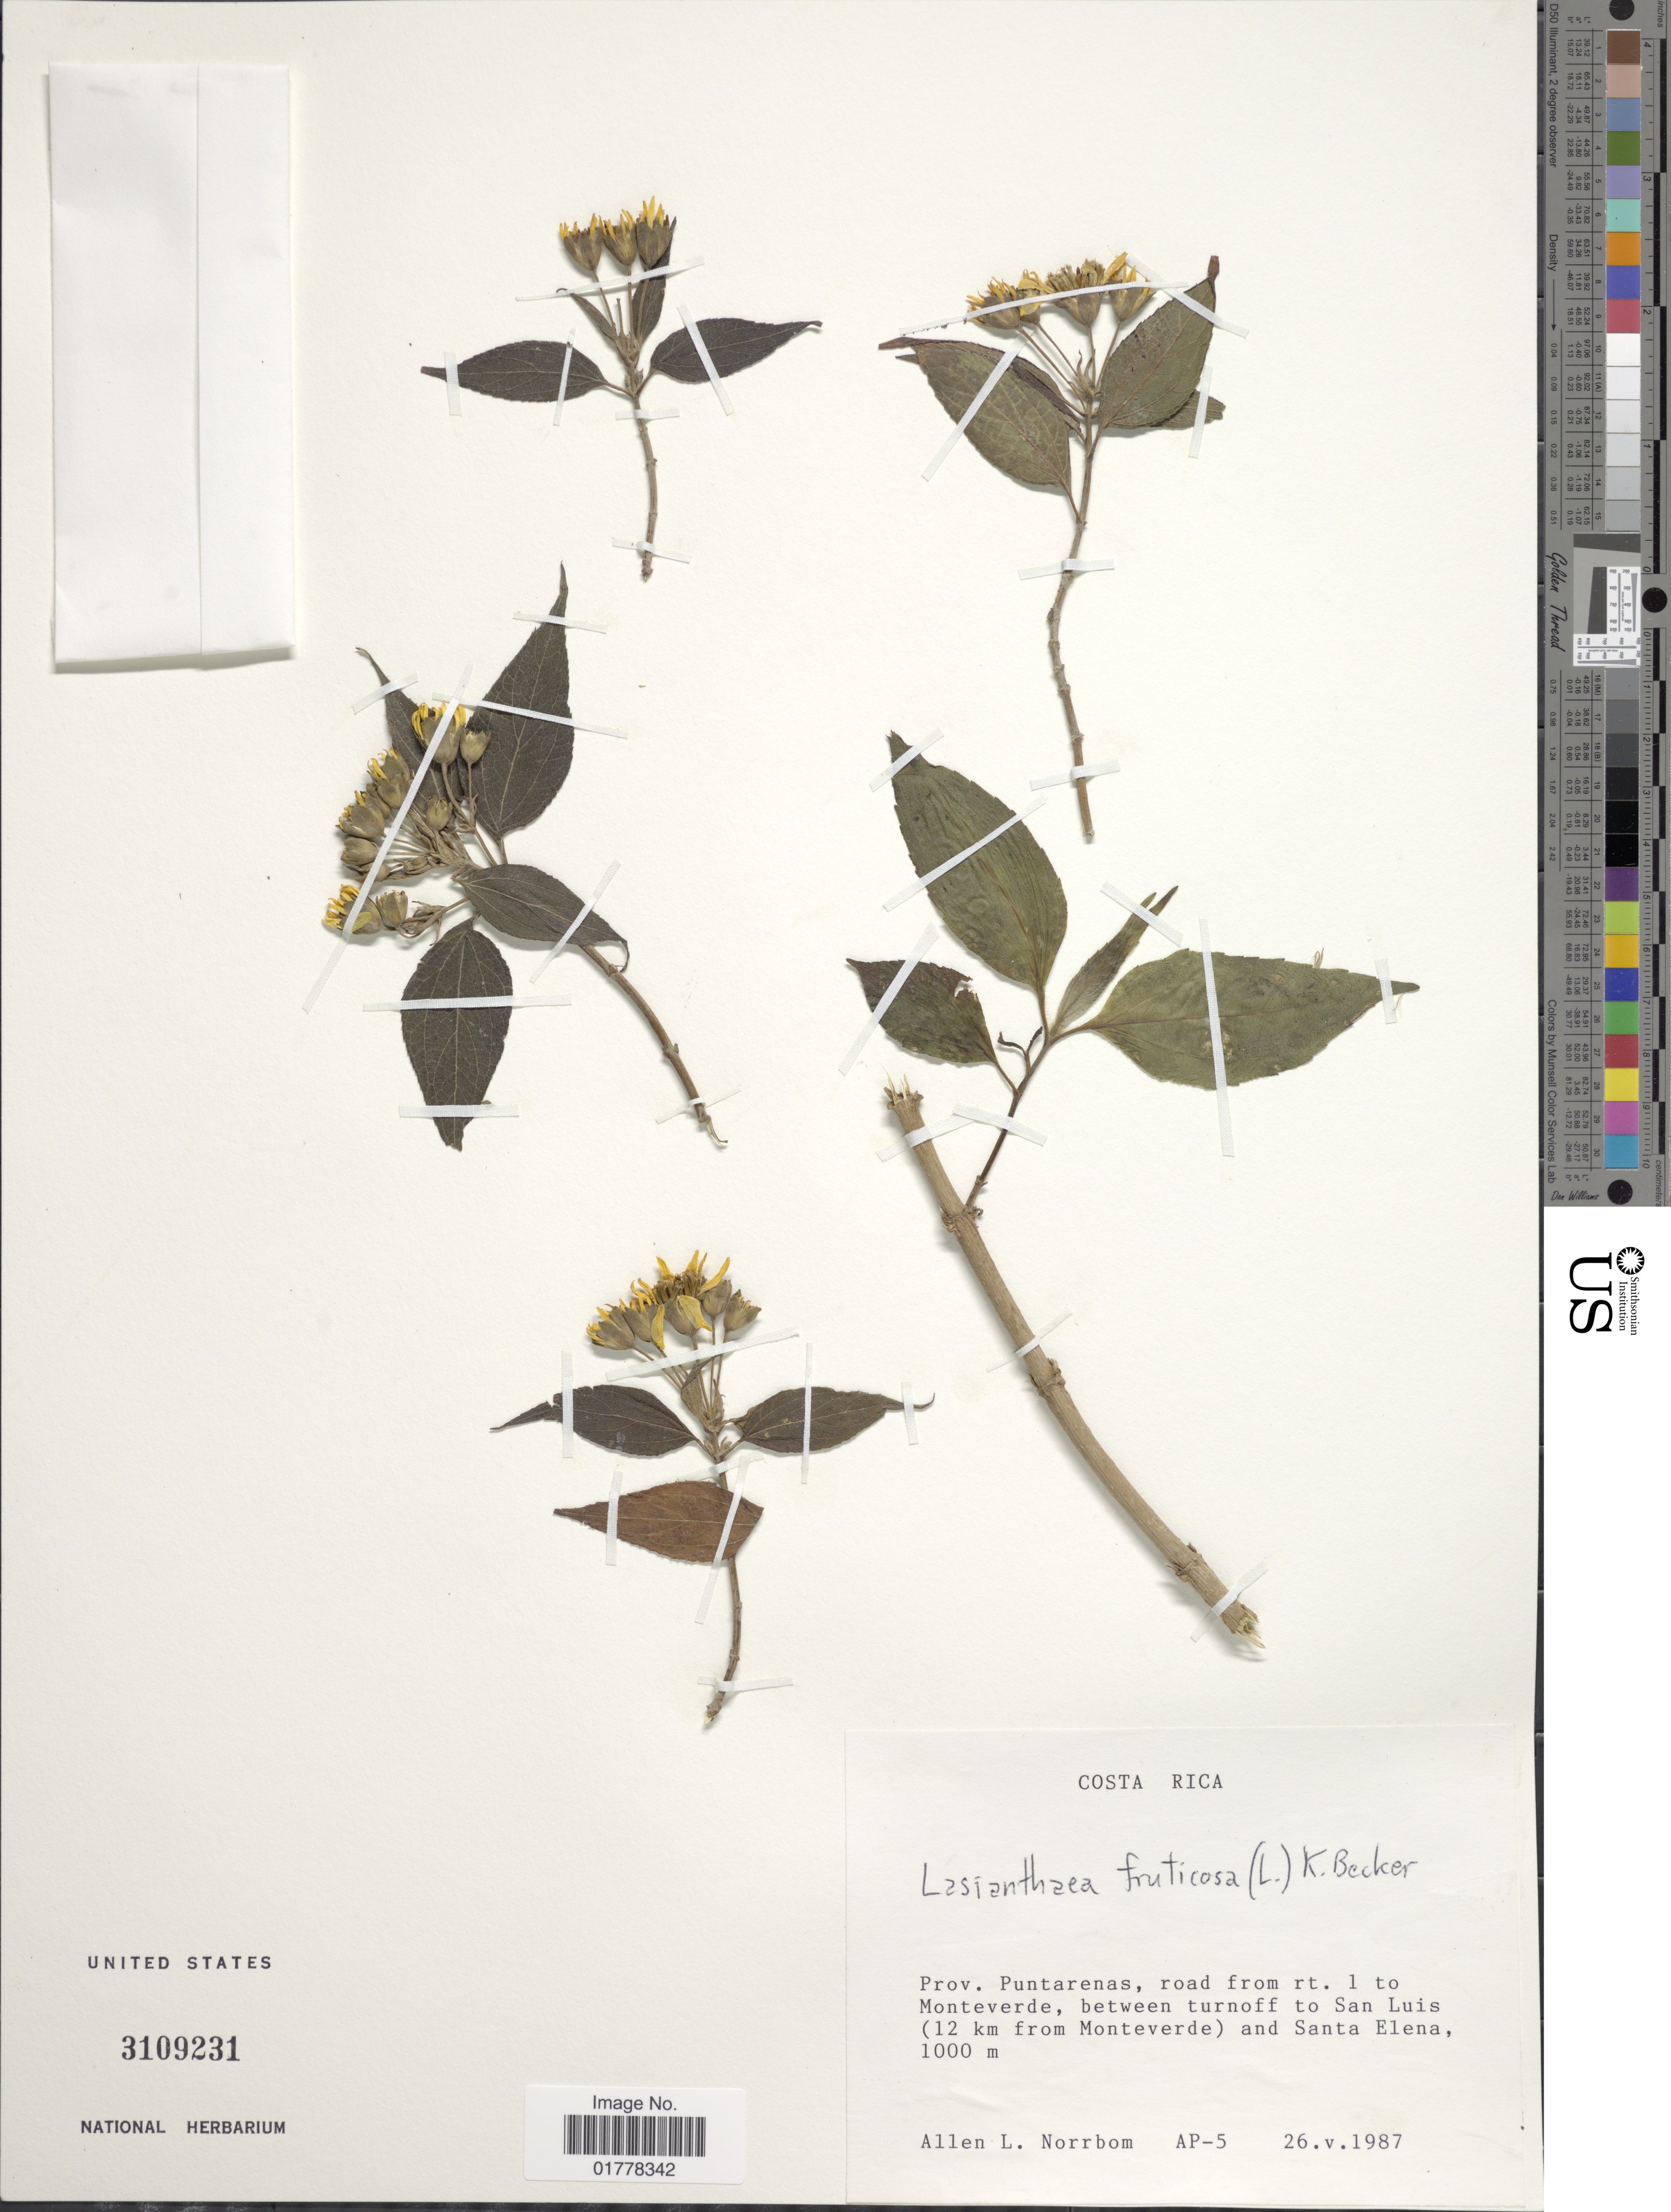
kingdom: Plantae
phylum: Tracheophyta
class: Magnoliopsida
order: Asterales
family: Asteraceae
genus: Lasianthaea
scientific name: Lasianthaea fruticosa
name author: (L.) K.M. Becker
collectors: A. L. Norrbom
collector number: AP-5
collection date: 1987-05-26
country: Costa Rica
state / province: Puntarenas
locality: Prov. Puntarenas, road from rt. 1 to Monteverde, between turnoff to San Luis (12 km from Monteverde) and Santa Elena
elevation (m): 1000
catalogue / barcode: US 3109231